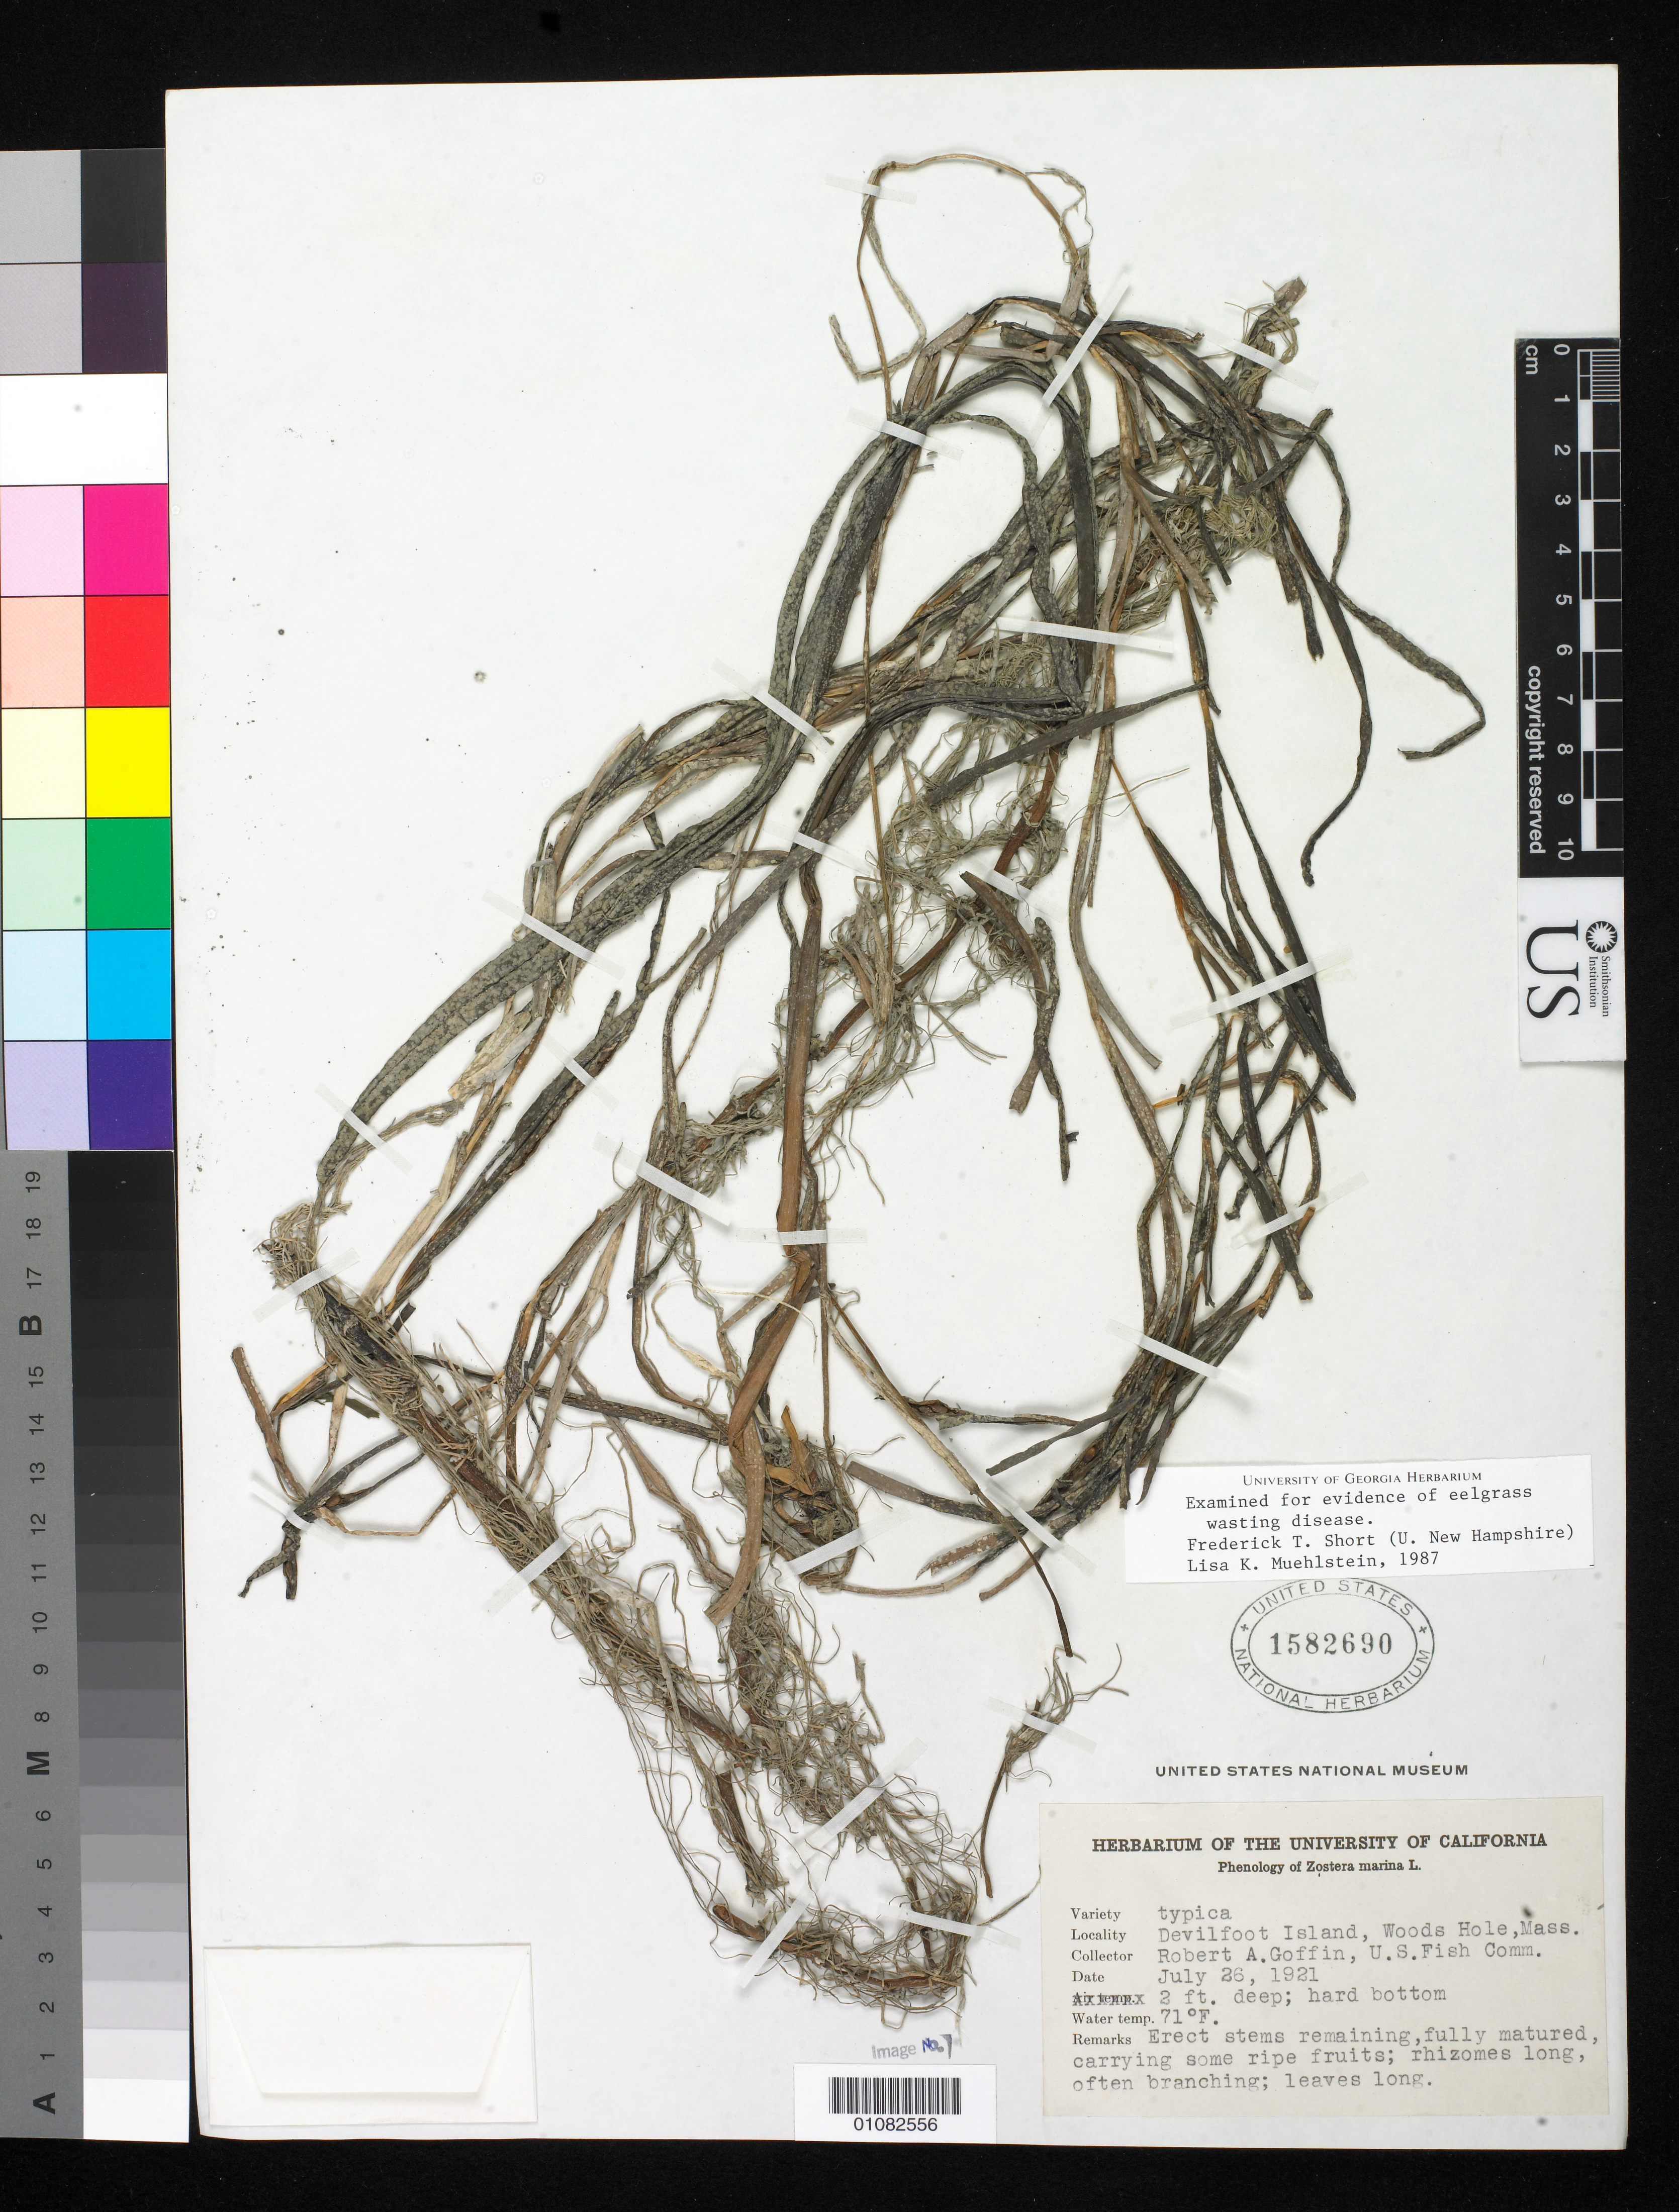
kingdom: Plantae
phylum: Tracheophyta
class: Liliopsida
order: Alismatales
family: Zosteraceae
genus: Zostera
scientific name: Zostera marina var. typica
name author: L.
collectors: R. Goffin & U.S. Fish Commission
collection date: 1921-07-26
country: United States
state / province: Massachusetts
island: Devil's Foot Island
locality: Woods Hole, Devil's Foot Island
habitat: water temp.: 71 degrees F; Hard bottom.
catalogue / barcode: US 1582690